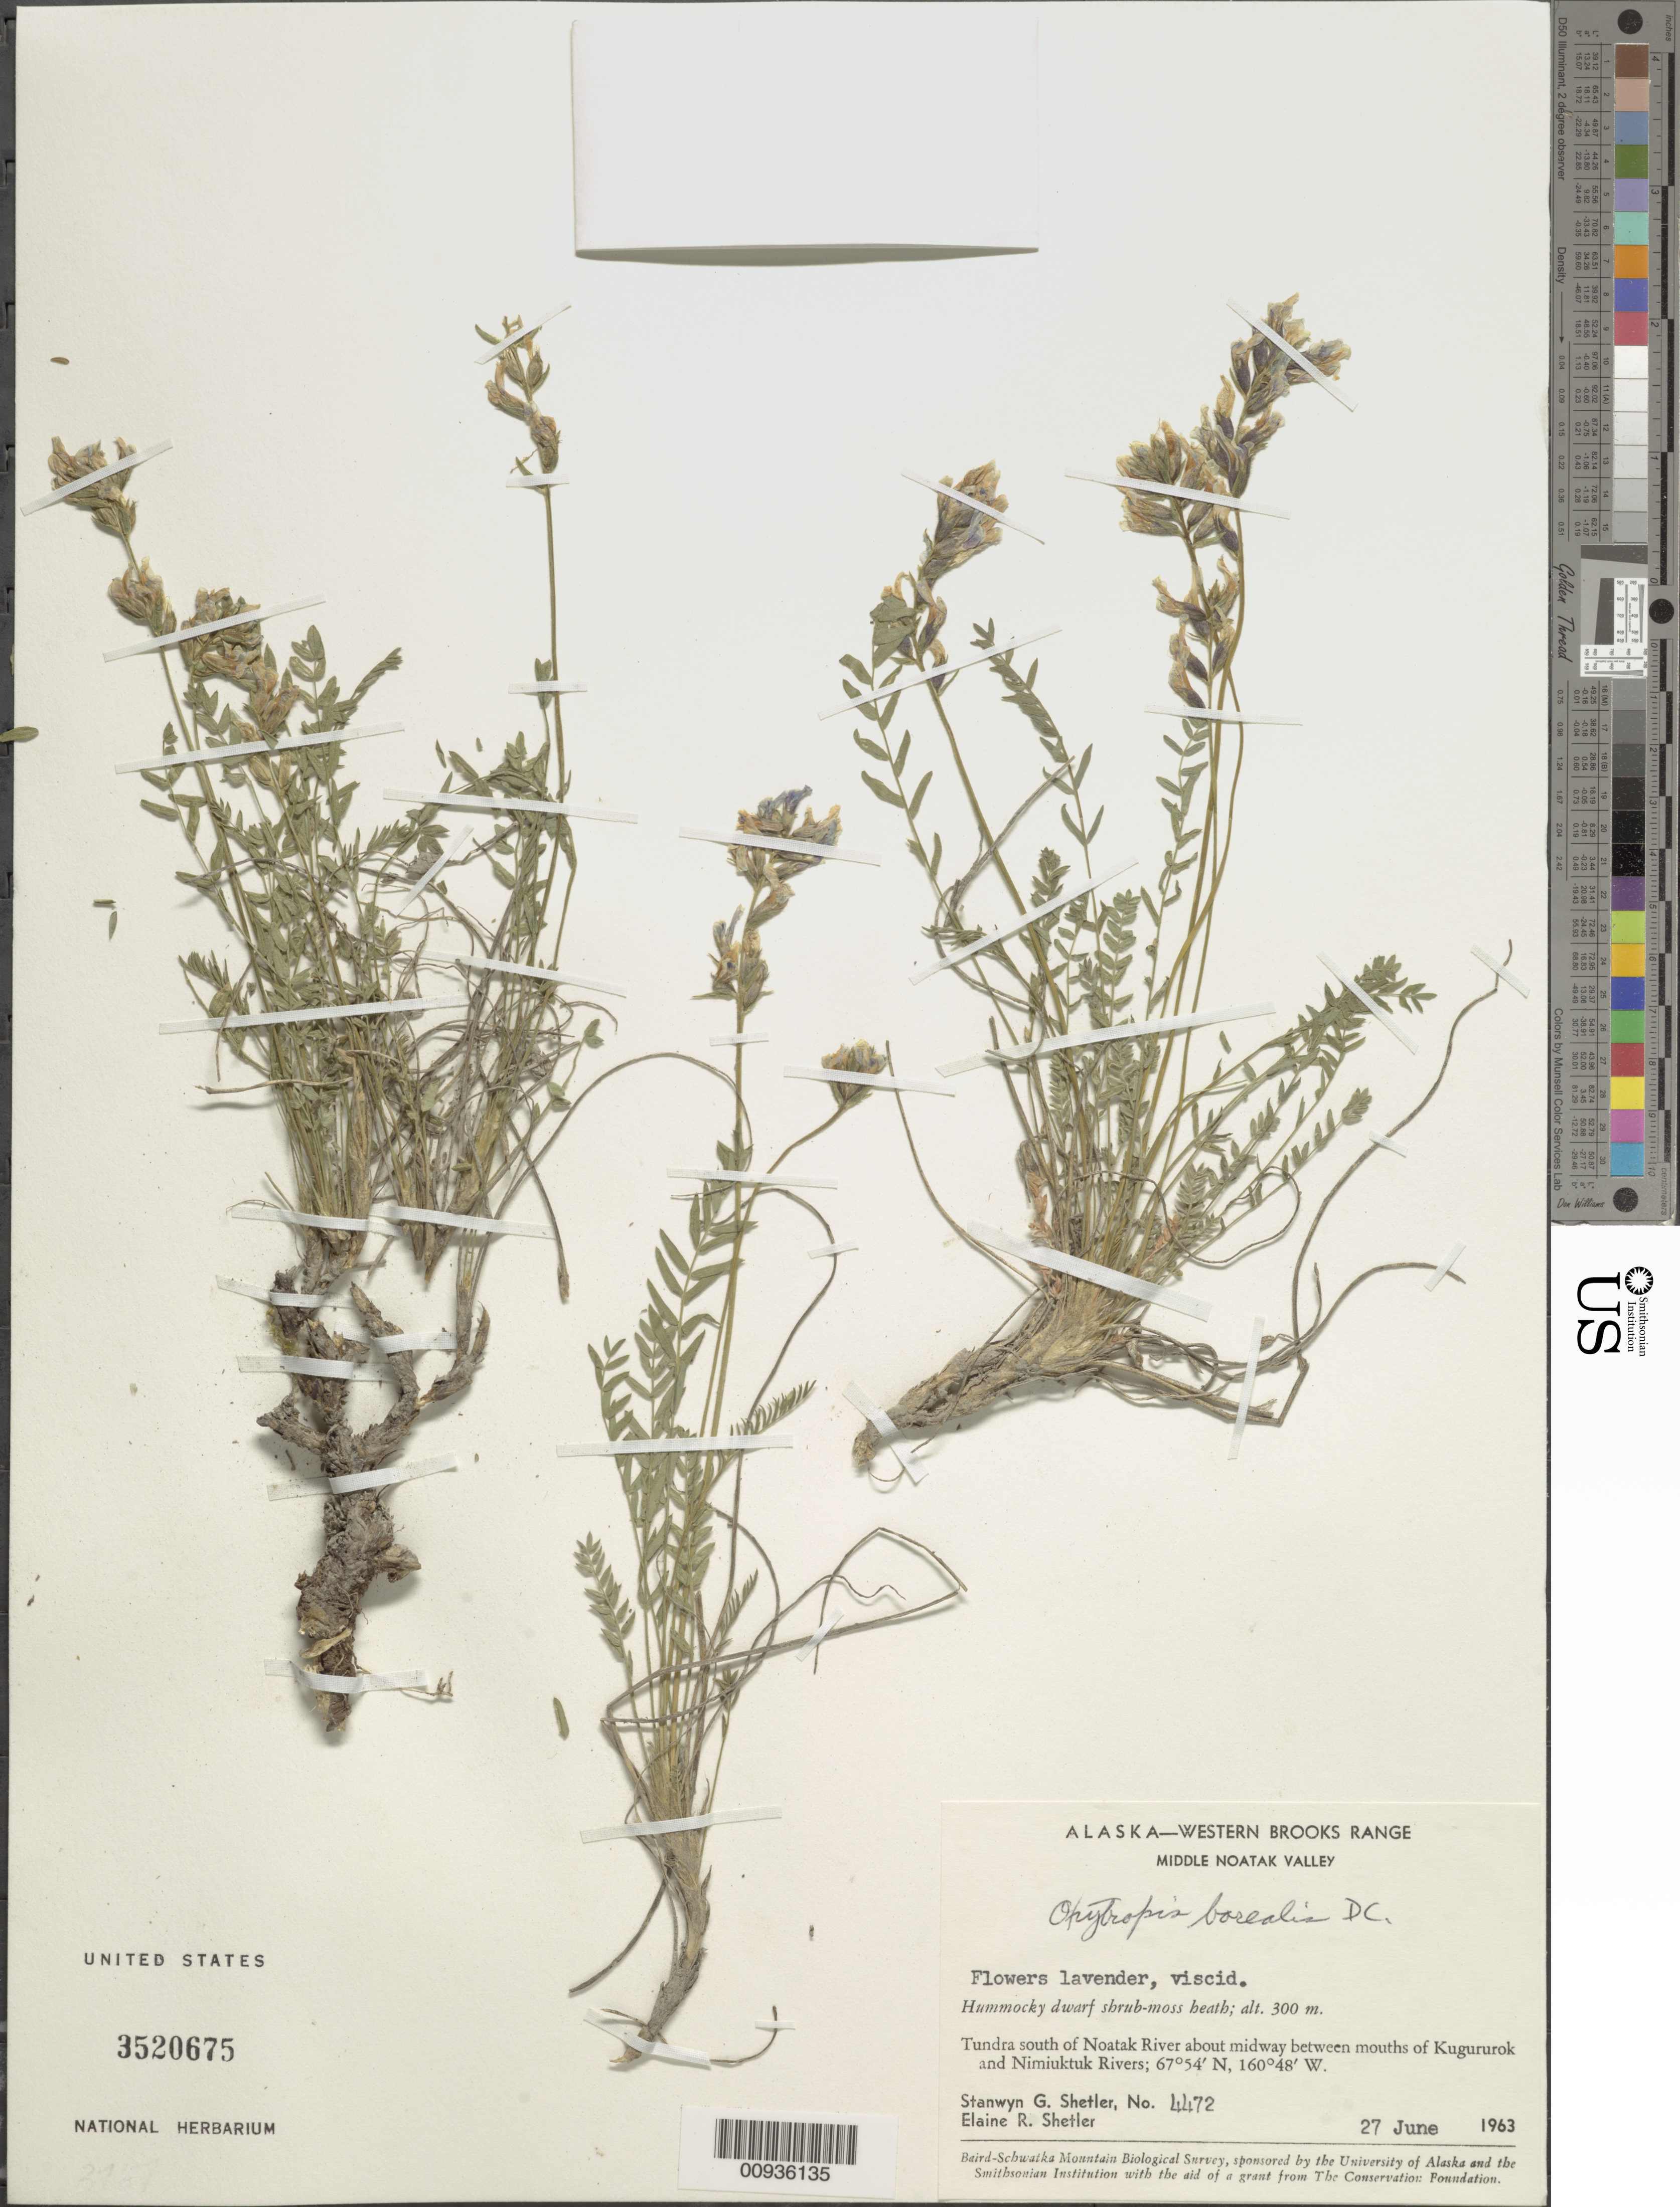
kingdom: Plantae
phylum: Tracheophyta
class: Magnoliopsida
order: Fabales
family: Fabaceae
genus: Oxytropis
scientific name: Oxytropis borealis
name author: DC.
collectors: S. Shetler & E. R. Shetler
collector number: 4472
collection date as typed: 27 Jun 1963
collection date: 1963-06-27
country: United States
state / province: Alaska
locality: S of Noatak River about midway between mouths of Kugururok and Nimiuktuk Rivers. Western Brooks Range, Middle Noatak Valley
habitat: Tundra. Hummocky dwarf shrub-moss heath.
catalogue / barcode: US 3520675